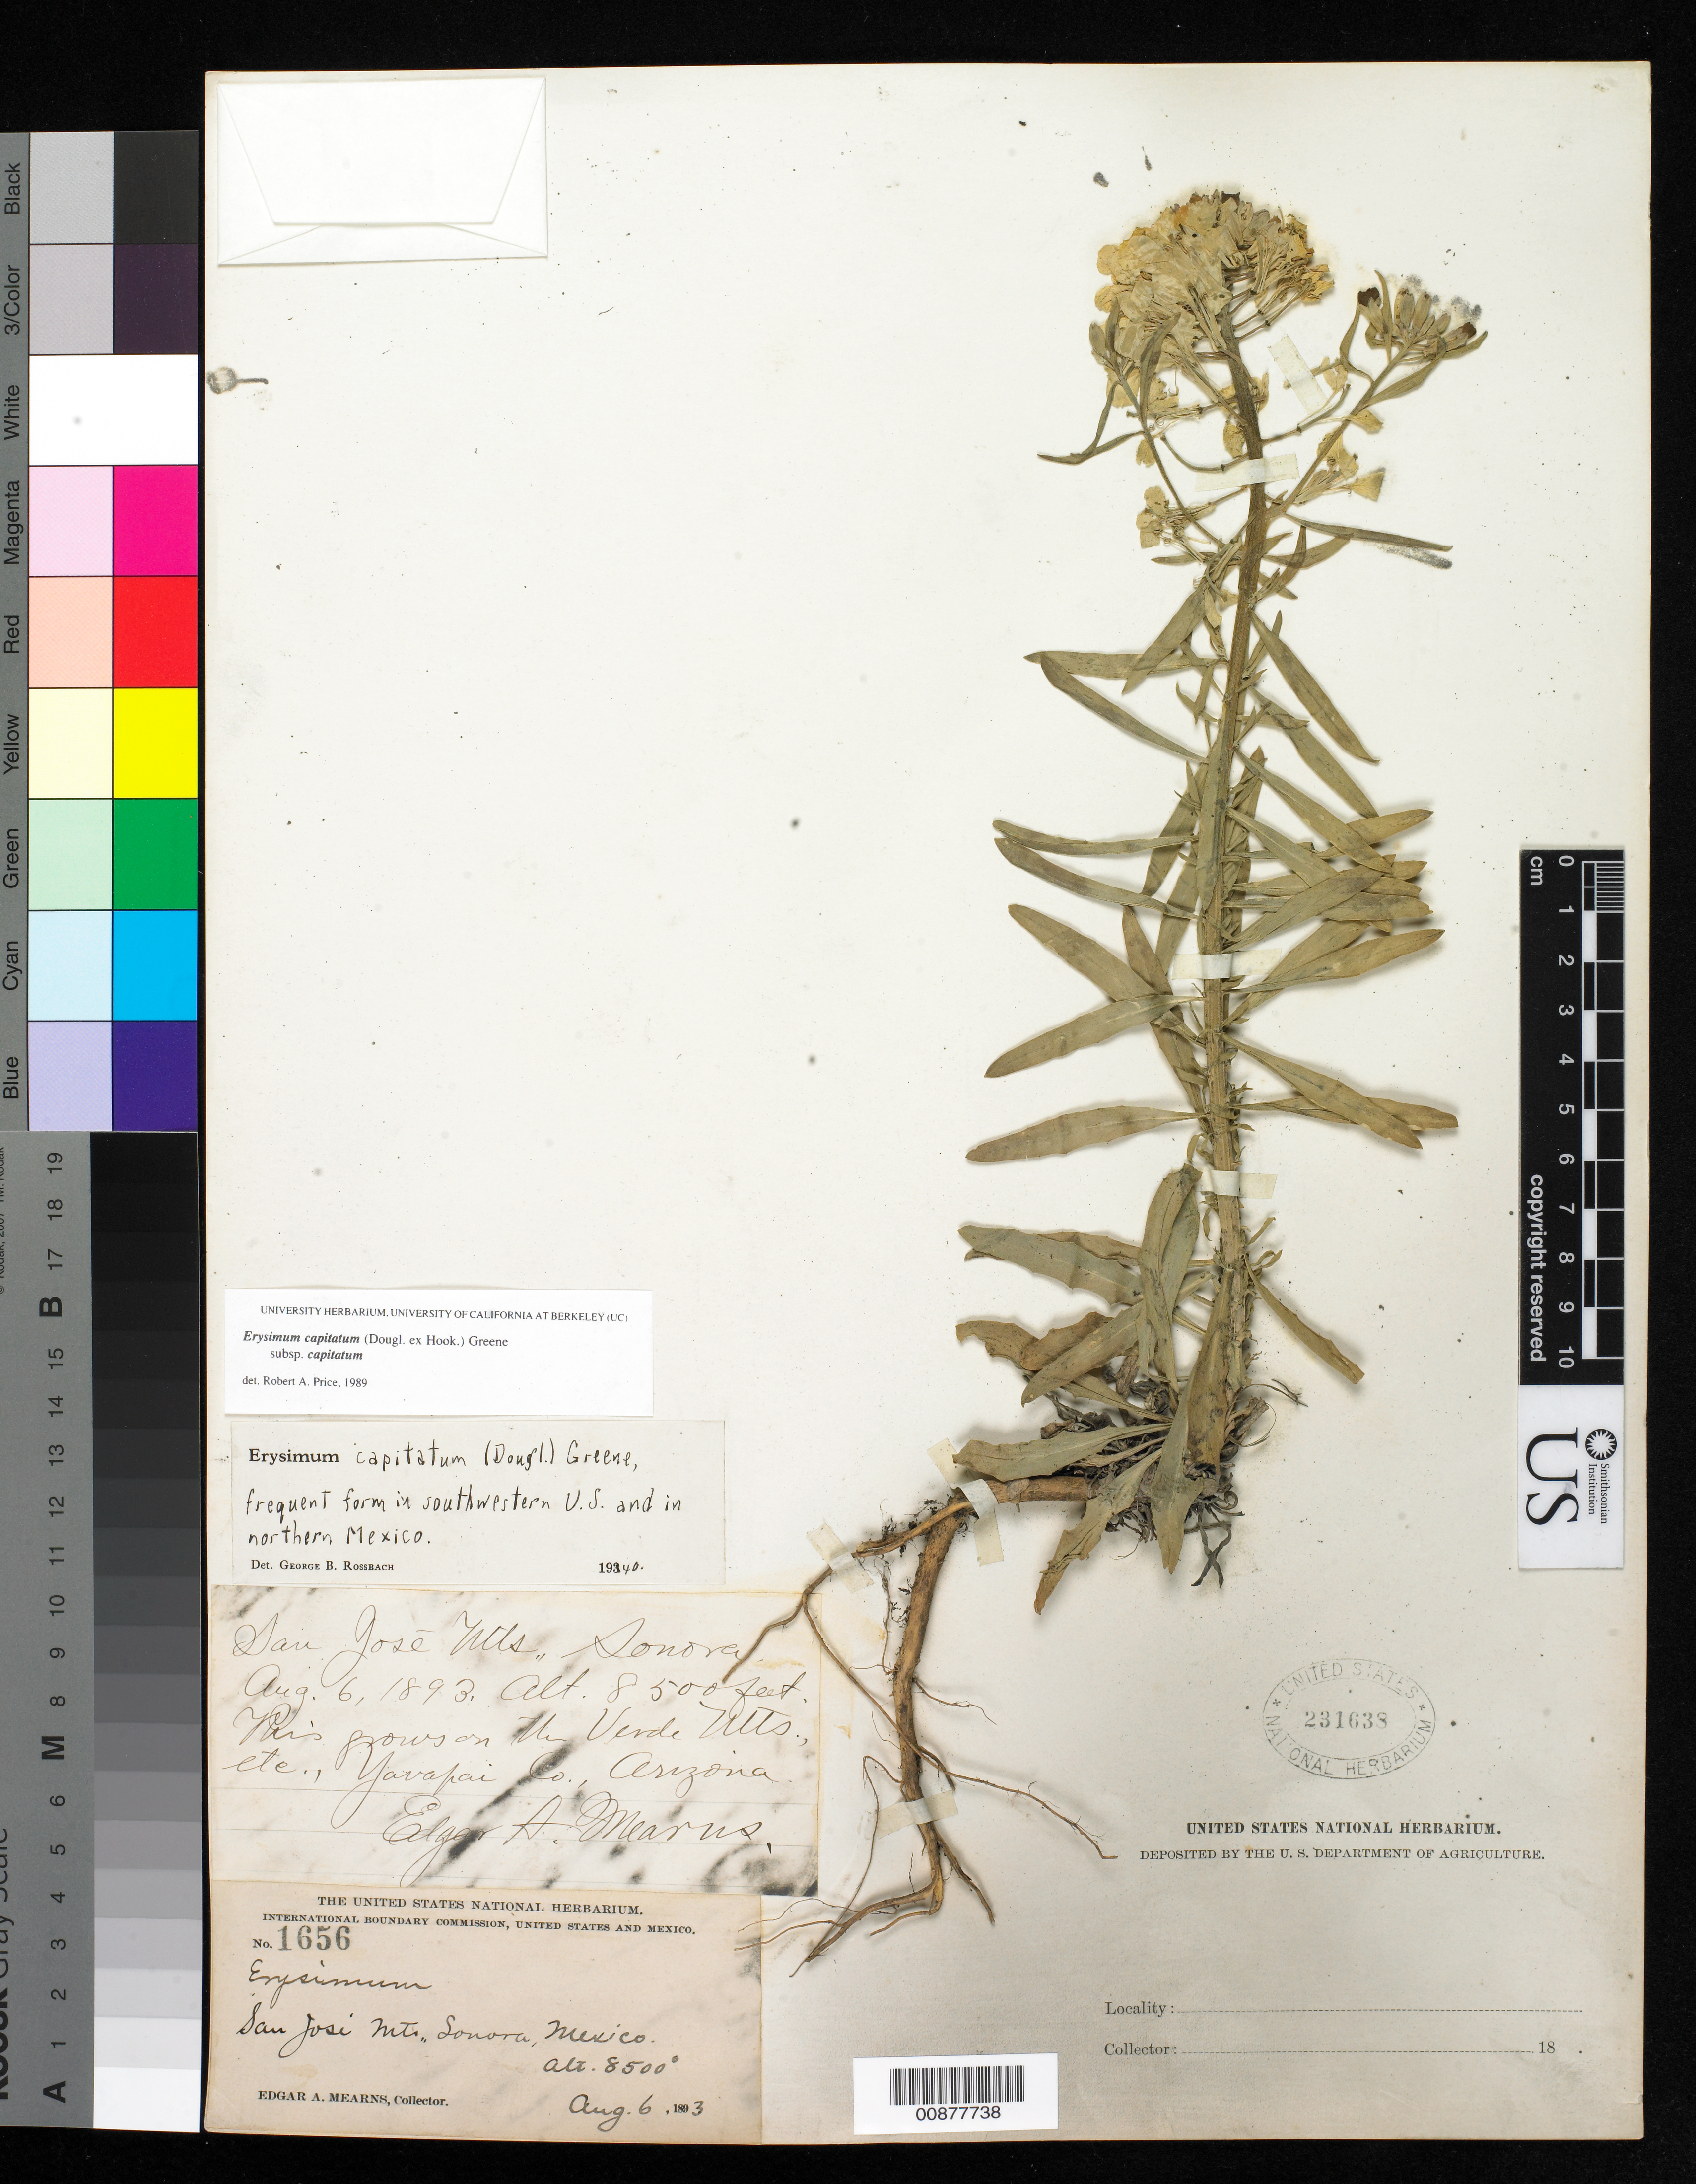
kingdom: Plantae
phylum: Tracheophyta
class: Magnoliopsida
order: Brassicales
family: Brassicaceae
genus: Erysimum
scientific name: Erysimum capitatum subsp. capitatum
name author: (Douglas ex Hook.) Greene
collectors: E. A. Mearns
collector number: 1656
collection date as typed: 06 Aug 1893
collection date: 1893-08-06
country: Mexico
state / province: Sonora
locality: San José Mts., Sonora.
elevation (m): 2591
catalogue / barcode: US 231638